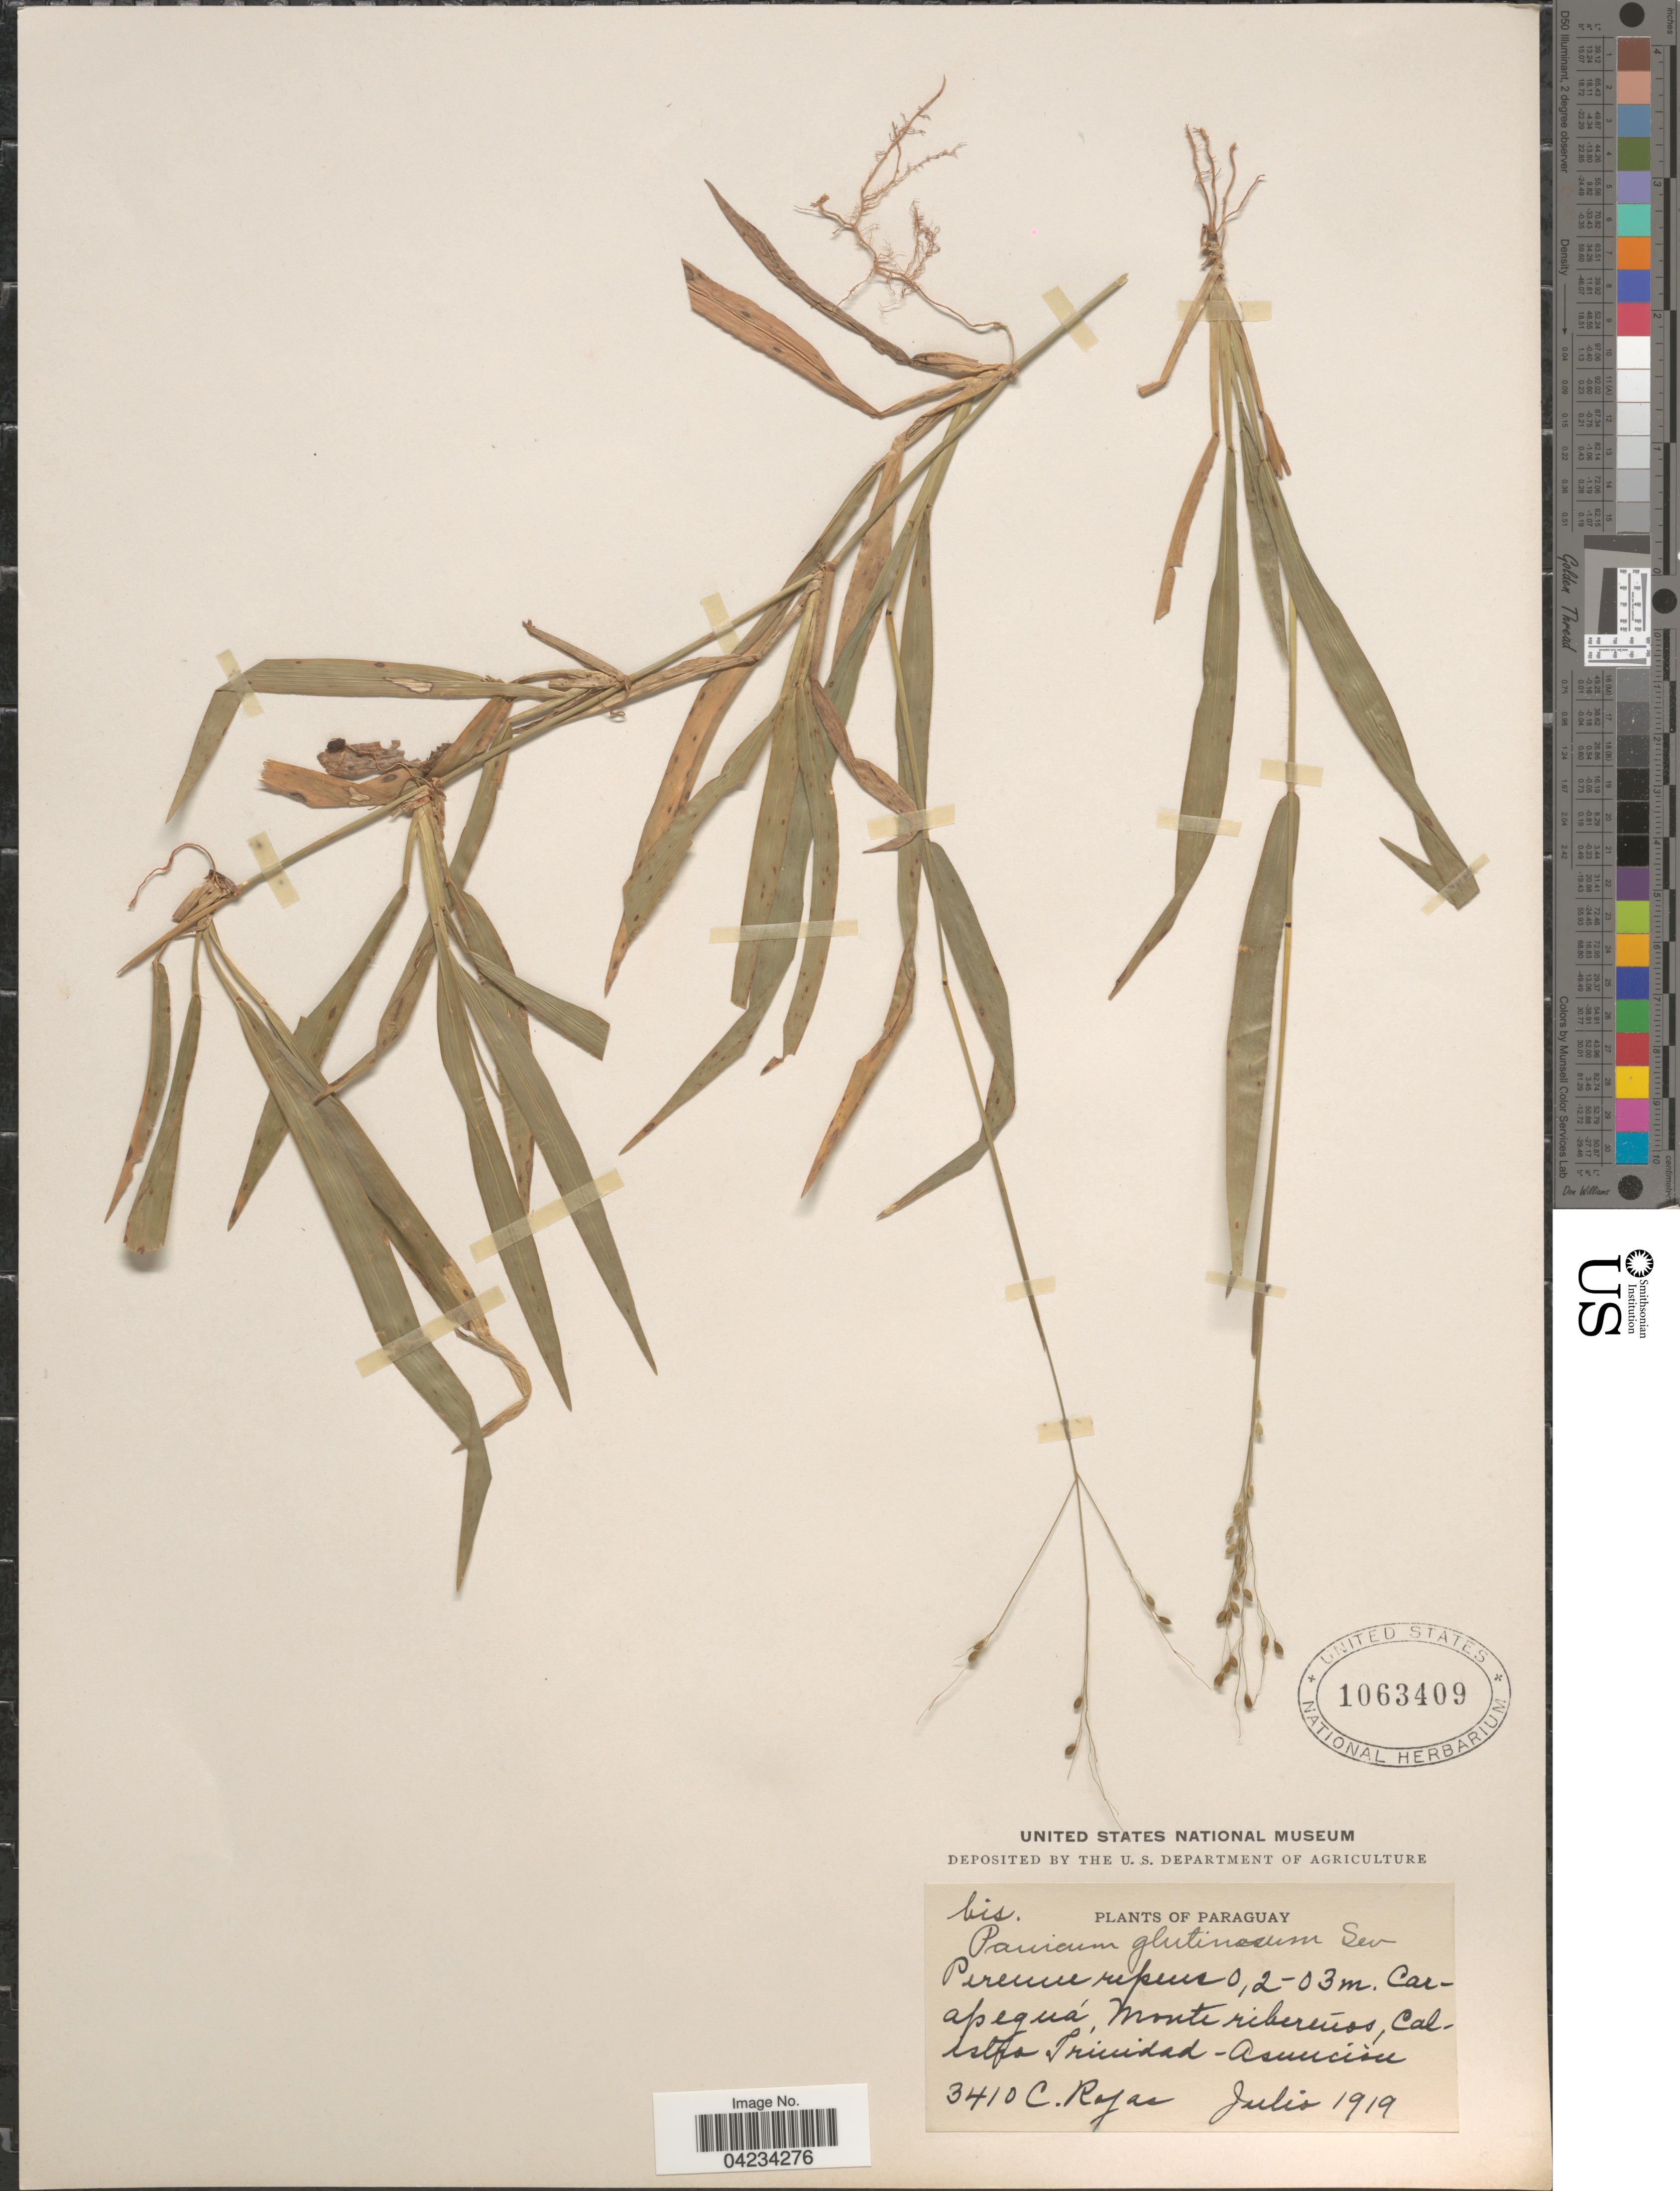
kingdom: Plantae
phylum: Tracheophyta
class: Liliopsida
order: Poales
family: Poaceae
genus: Homolepis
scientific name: Homolepis villaricensis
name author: (Mez) Zuloaga & Soderstr.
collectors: C. Rojas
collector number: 3410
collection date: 1919-07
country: Northern Mariana Islands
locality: Carapeguá, Monte ribereños, Calistro, Trinidad-Asunción.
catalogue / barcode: US 1063409